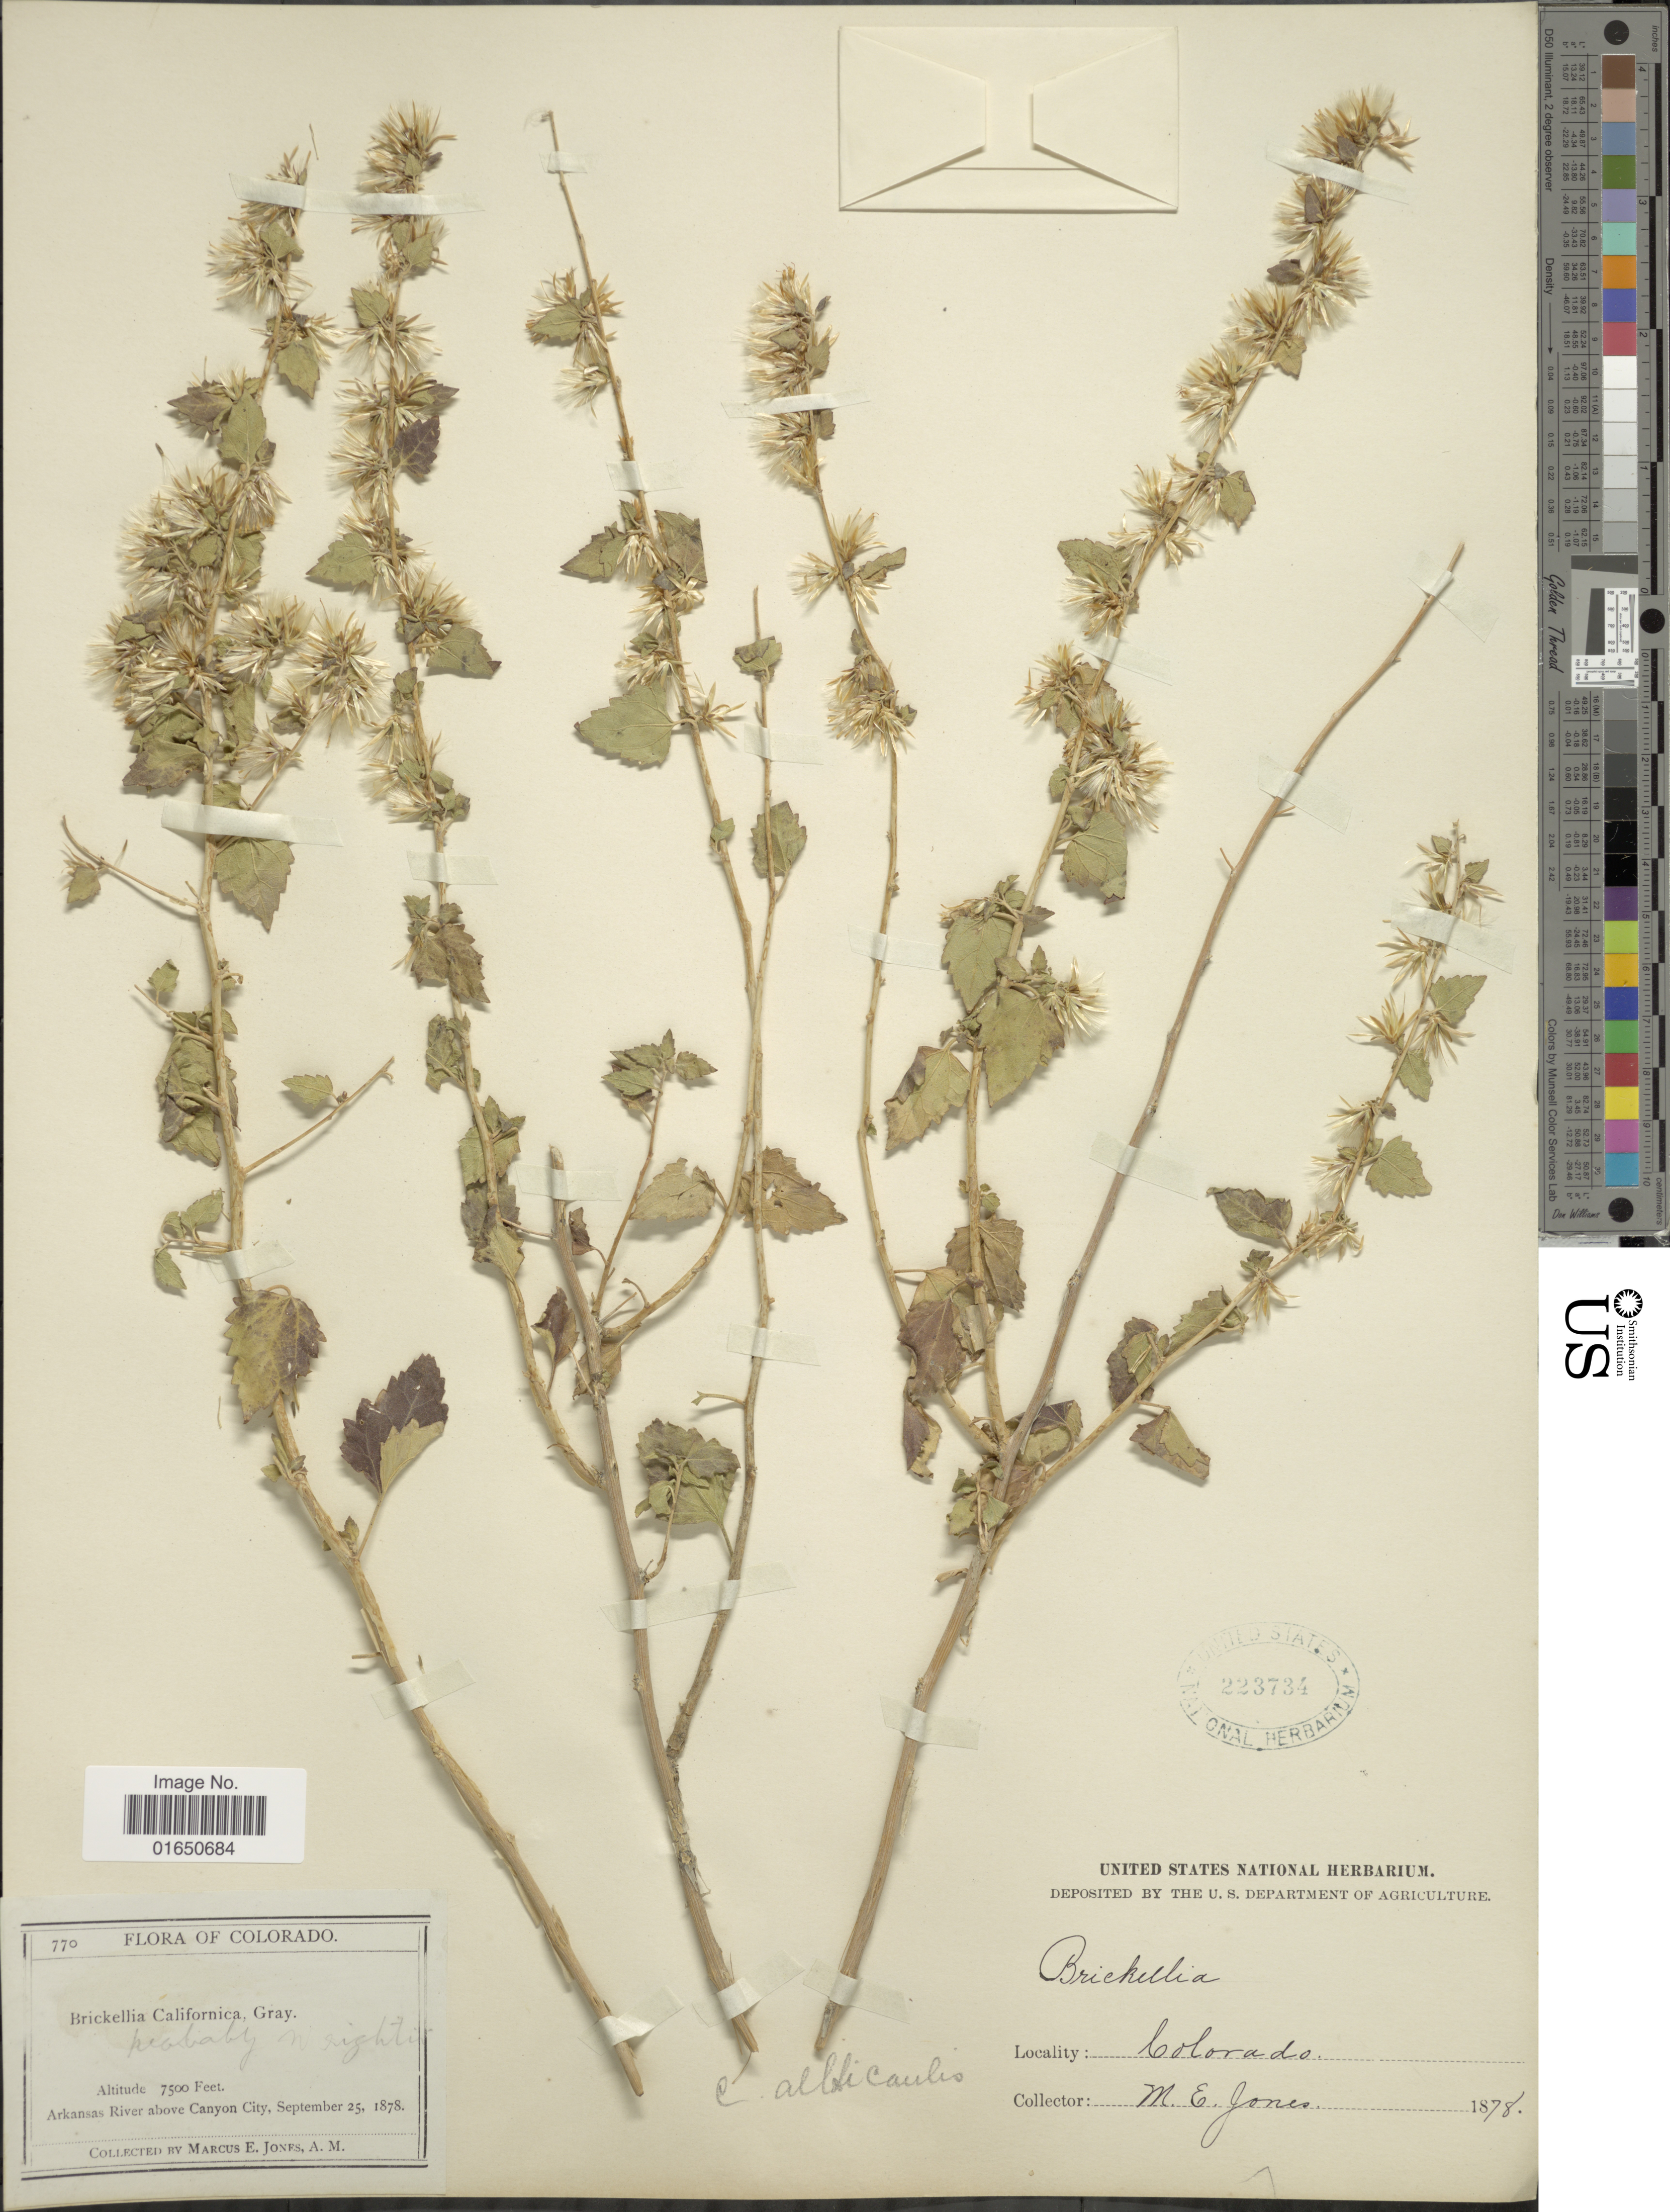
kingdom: Plantae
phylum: Tracheophyta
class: Magnoliopsida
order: Asterales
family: Asteraceae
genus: Brickellia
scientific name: Brickellia californica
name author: (Torr. & A. Gray) A. Gray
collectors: M. E. Jones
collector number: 770*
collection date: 1878-09-25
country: United States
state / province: Colorado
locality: Arkansas River above Canyon City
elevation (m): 2286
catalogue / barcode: US 223734